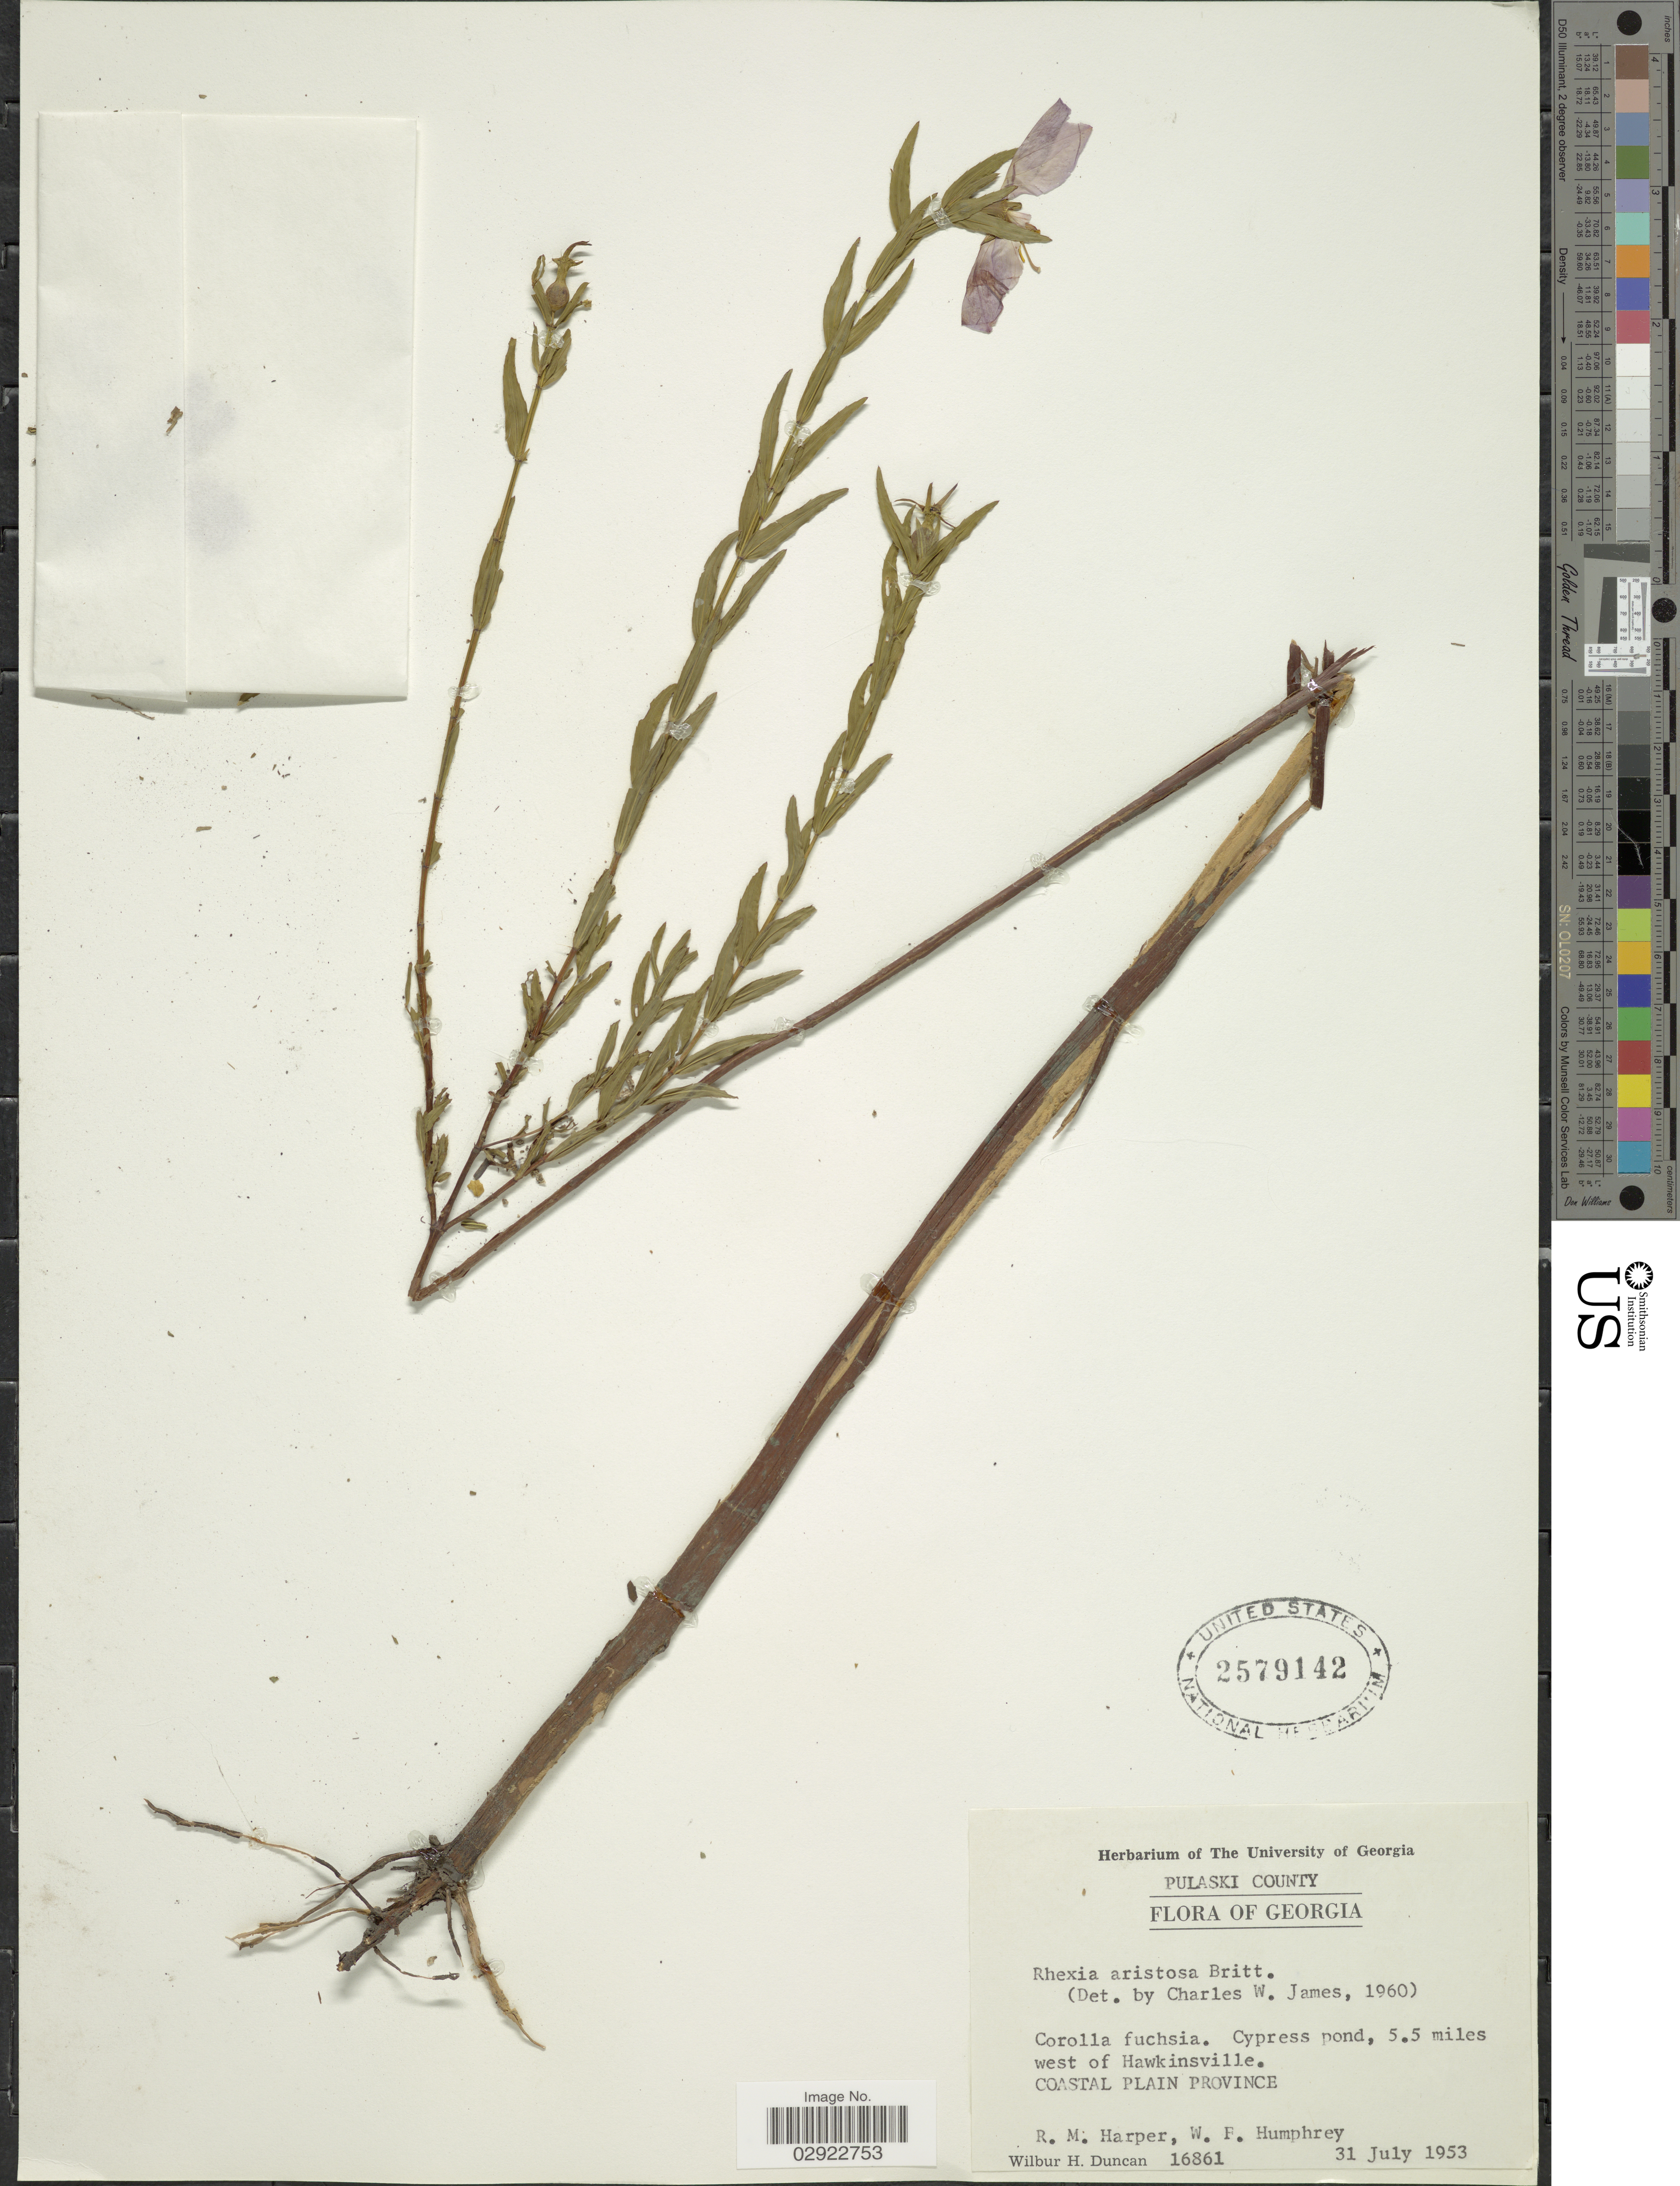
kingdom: Plantae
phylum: Tracheophyta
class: Magnoliopsida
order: Myrtales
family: Melastomataceae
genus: Rhexia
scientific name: Rhexia aristosa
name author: Britton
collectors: R. Harper, W. Humphrey & W. H. Duncan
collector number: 16861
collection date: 1953-07-31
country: United States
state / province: Georgia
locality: Pulaski County. Cypress pond, 5.5 miles west of Hawkinsville. Coastal Plain Province.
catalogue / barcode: US 2579142